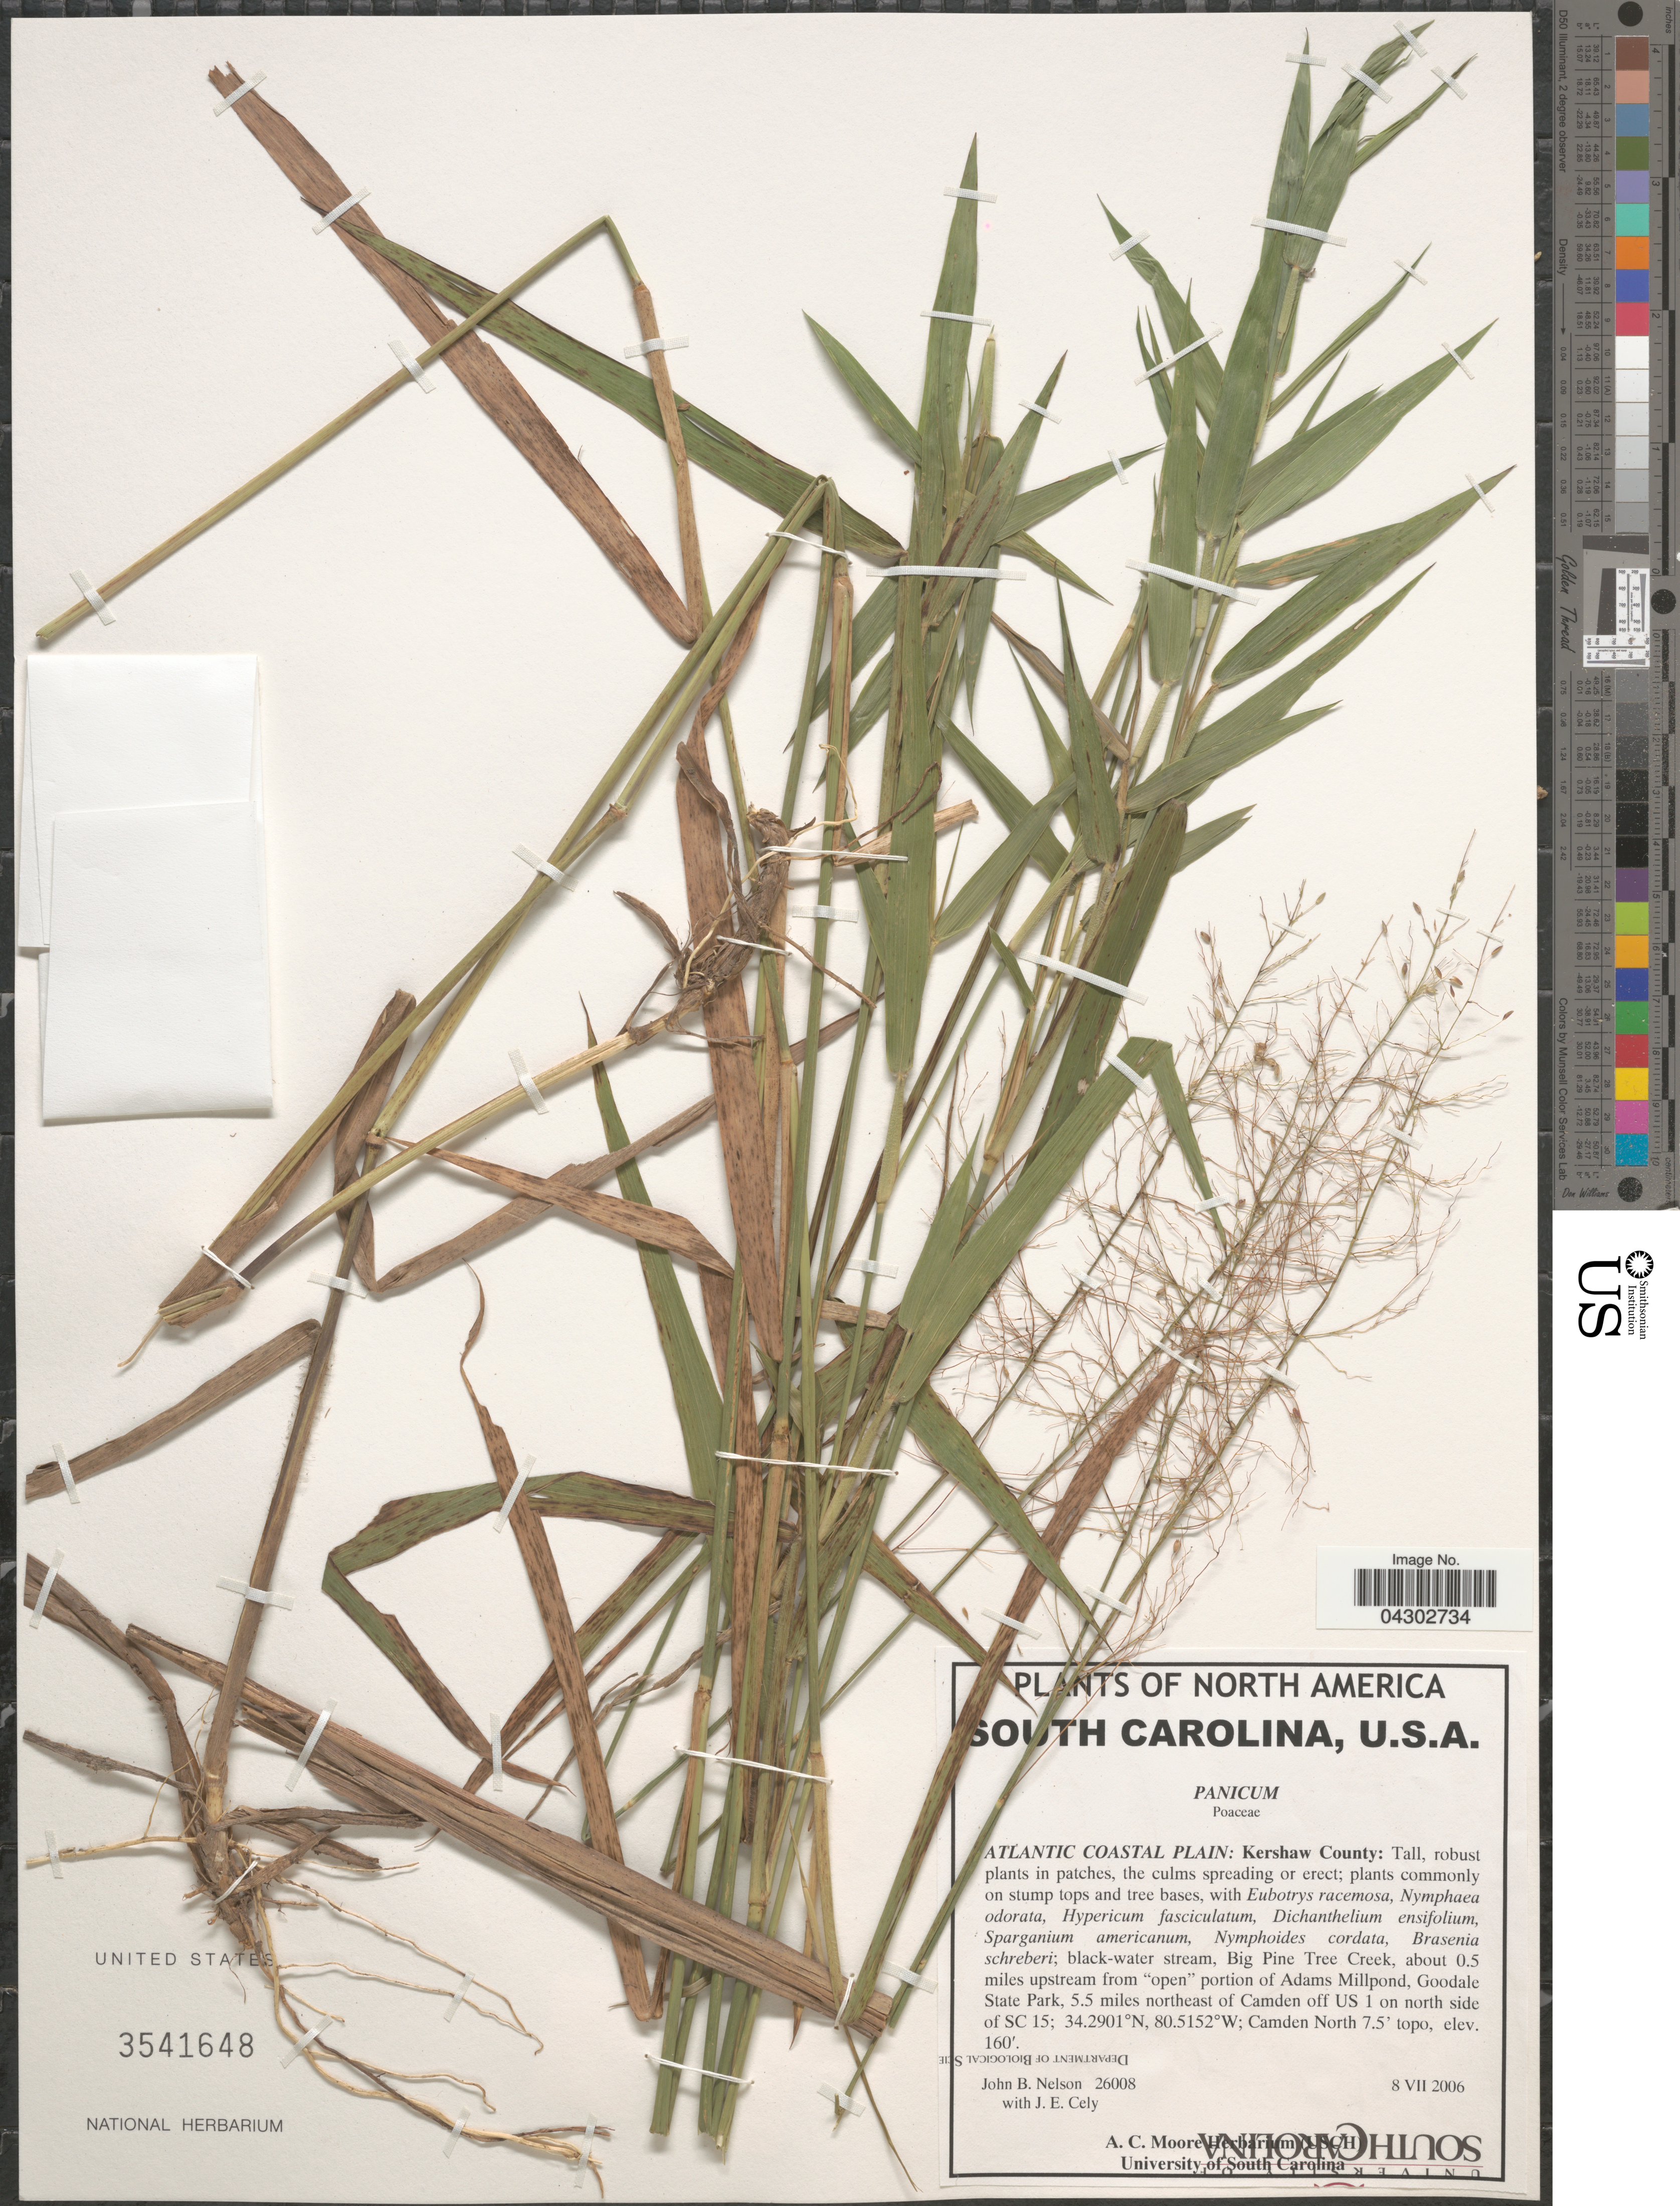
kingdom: Plantae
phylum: Tracheophyta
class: Liliopsida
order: Poales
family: Poaceae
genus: Panicum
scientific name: Panicum sp.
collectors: J. B. Nelson & J. Cely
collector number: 26008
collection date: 2006-07-08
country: United States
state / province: South Carolina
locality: Atlantic Coastal Plain: Kershaw County. Big Pine Tree Creek, about 0.5 miles upstream from "open" portion of Adams Millpond, Goodale State Park, 5.5 miles northeast of Camden off US 1 on north side of SC 15; Camden North 7.5' topo.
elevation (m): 49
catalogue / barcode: US 3541648